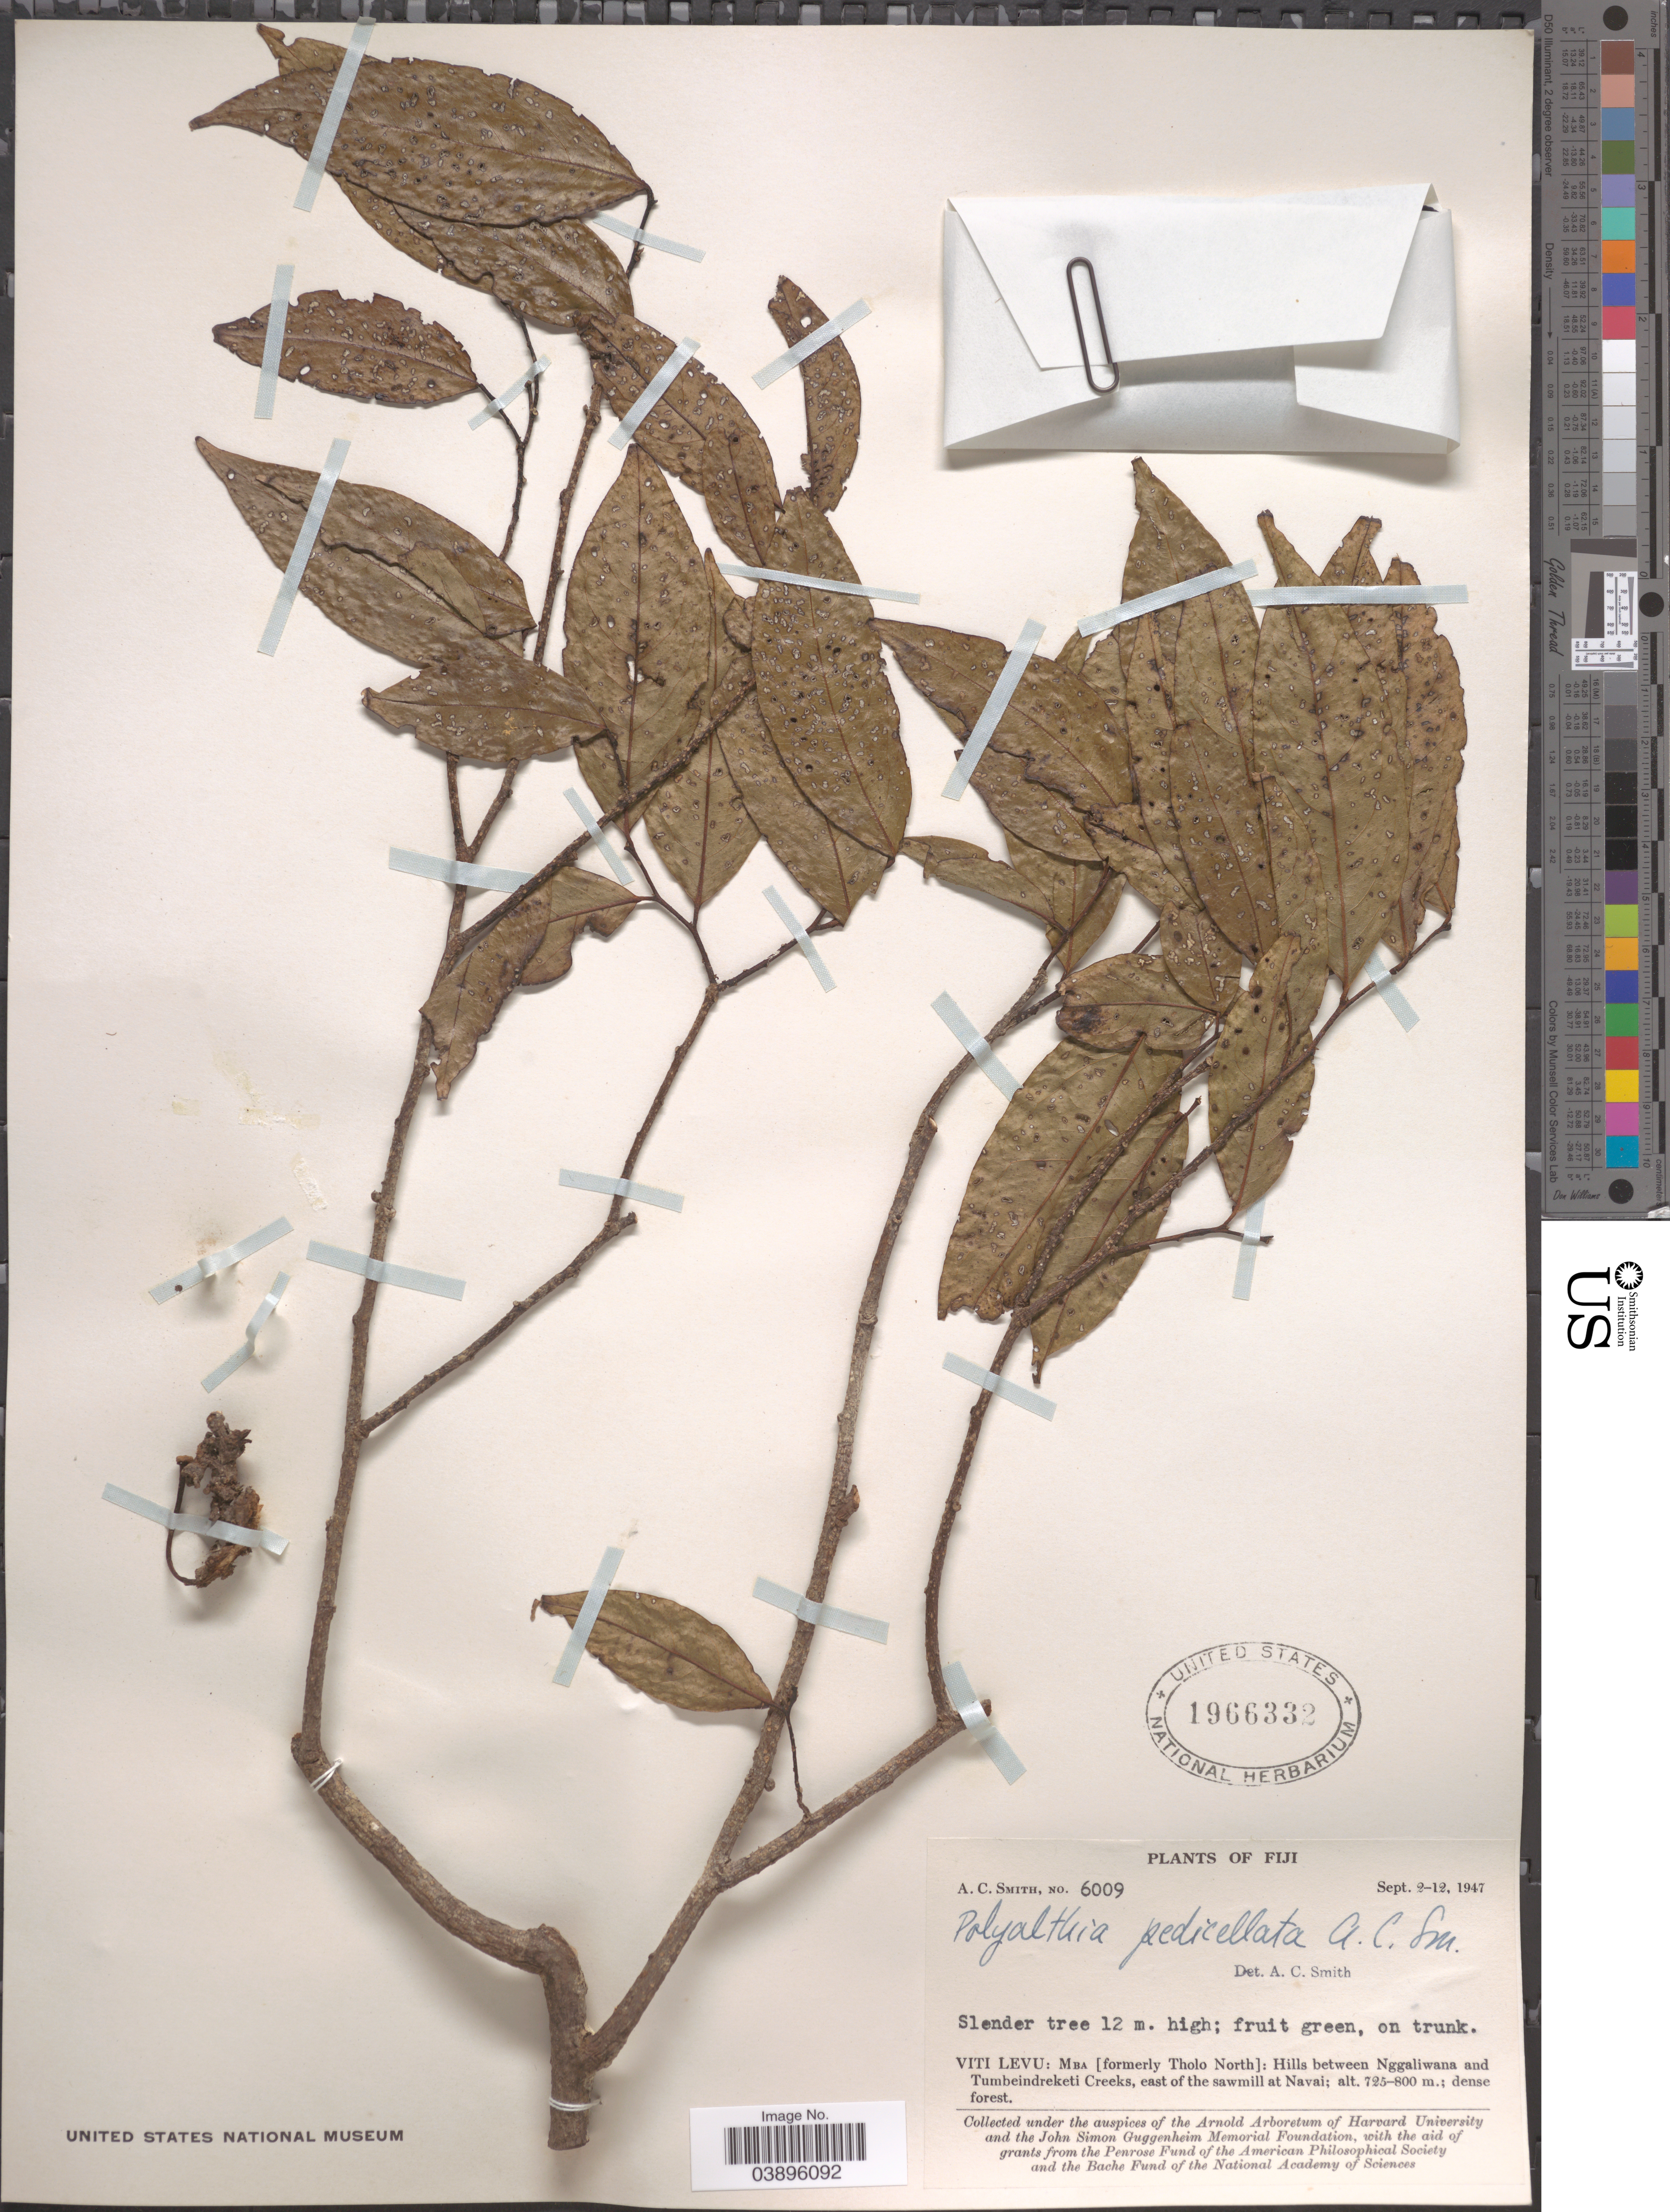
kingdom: Plantae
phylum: Tracheophyta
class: Magnoliopsida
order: Magnoliales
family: Annonaceae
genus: Polyalthia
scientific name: Polyalthia pedicellata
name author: A.C. Sm.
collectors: A. C. Smith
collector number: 6009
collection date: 1947-09-02/1947-09-12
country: Fiji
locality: Viti Levu: Mba [formerly Tholo North]: Hills between Nggaliwana and Tumbeindreketi Creeks, east of sawmill at Navai.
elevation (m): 725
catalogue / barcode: US 1966332